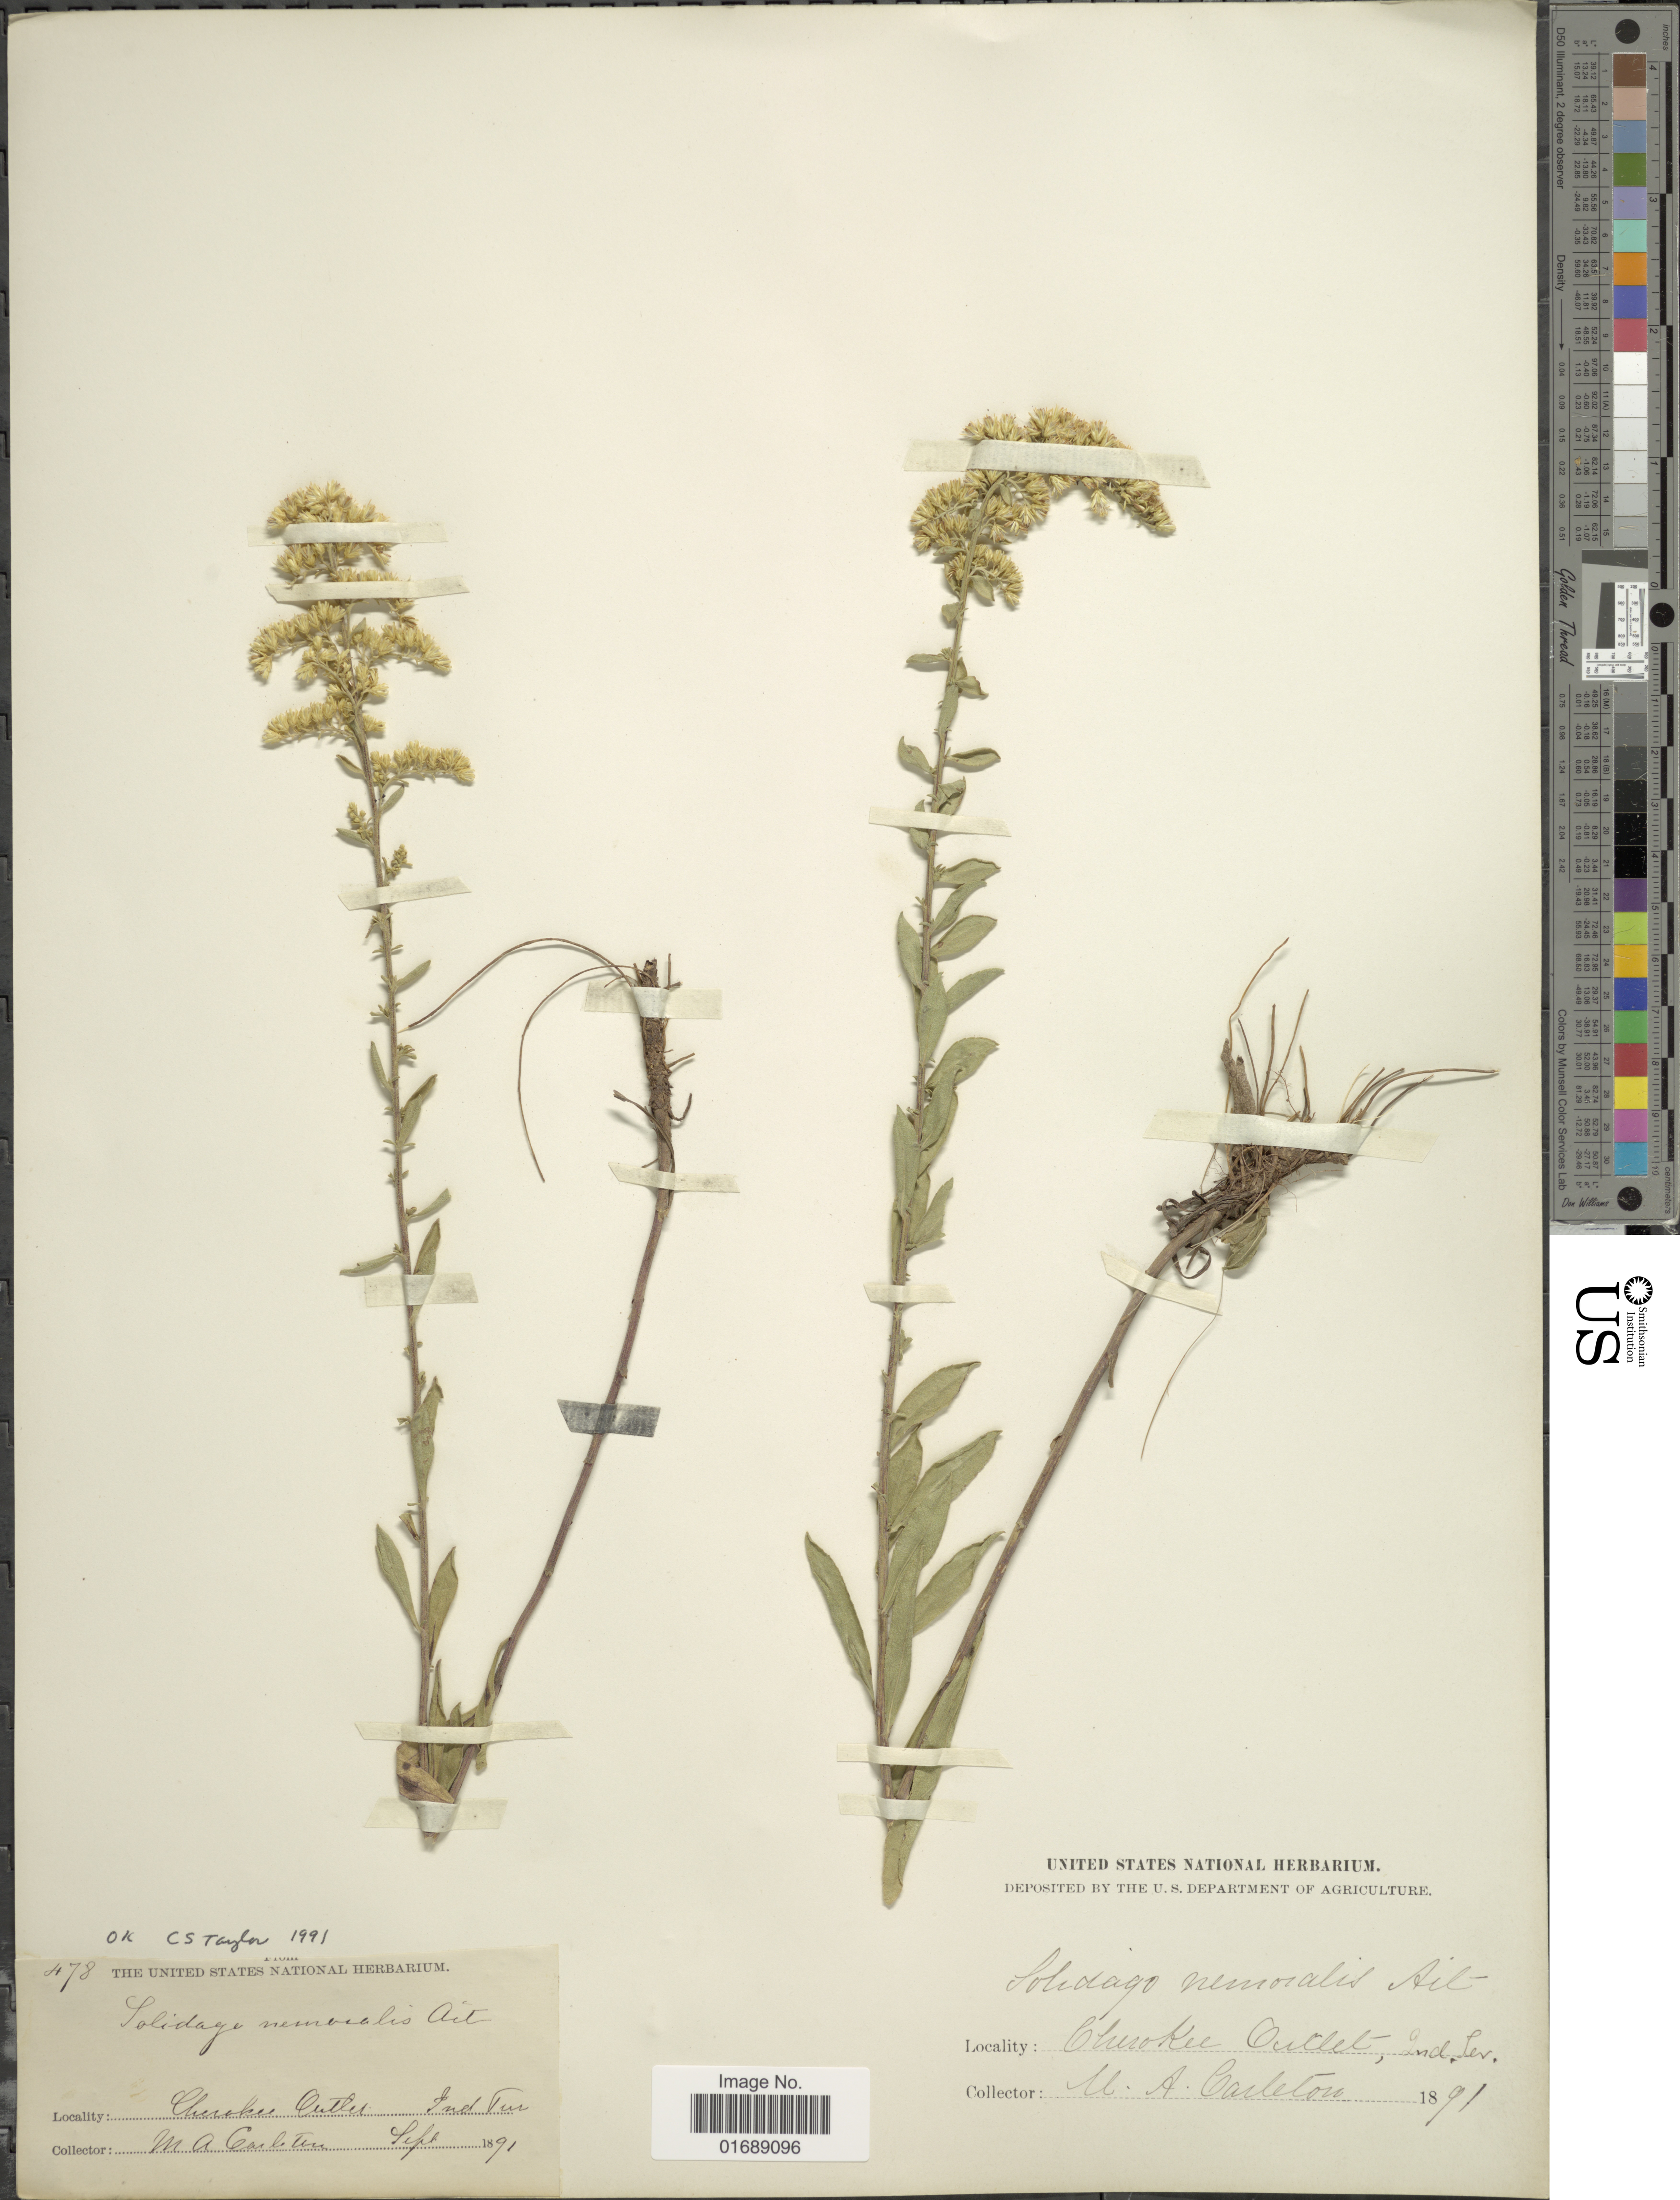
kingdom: Plantae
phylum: Tracheophyta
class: Magnoliopsida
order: Asterales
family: Asteraceae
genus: Solidago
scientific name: Solidago nemoralis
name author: Aiton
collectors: M. A. Carleton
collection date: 1891-09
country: United States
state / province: Indiana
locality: Cherokke Outlet, Terr.